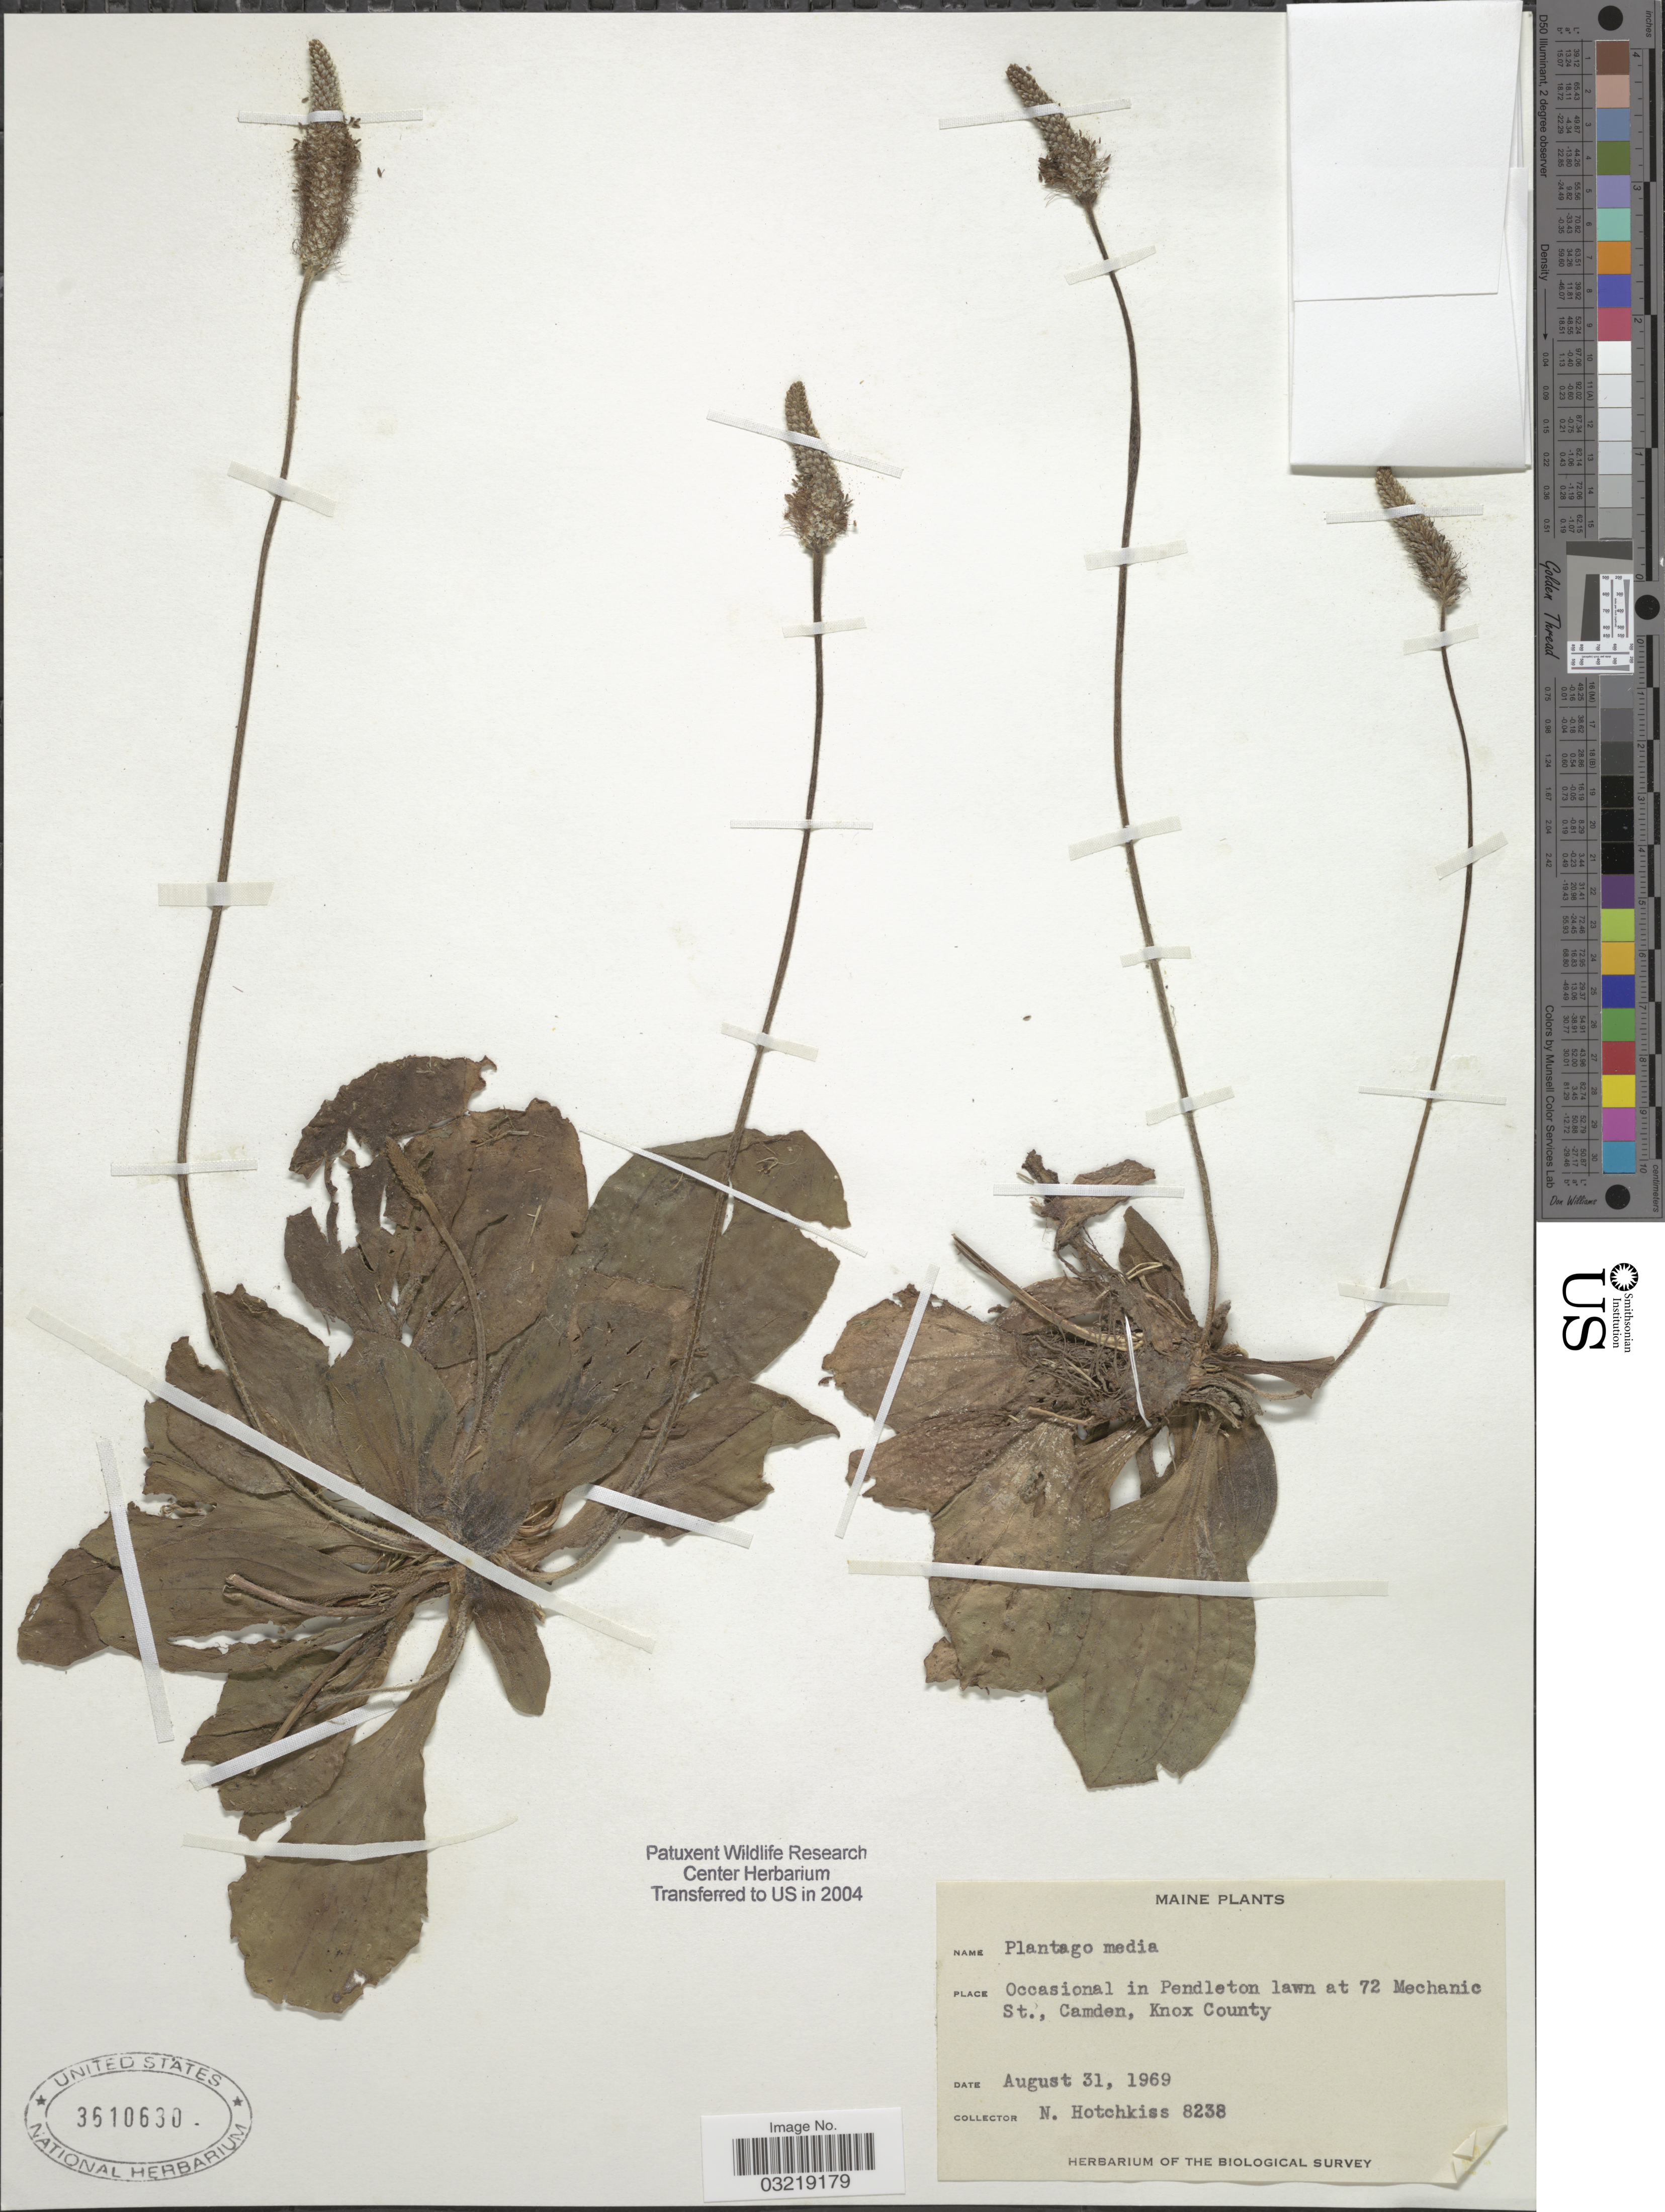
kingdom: Plantae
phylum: Tracheophyta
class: Magnoliopsida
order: Lamiales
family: Plantaginaceae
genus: Plantago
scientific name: Plantago media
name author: L.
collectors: N. Hotchkiss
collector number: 8238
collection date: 1969-08-31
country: United States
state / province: Maine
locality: Occasional in Pendleton lawn at 72 Mechanic St., Camden, Knox County.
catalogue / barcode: US 3610630